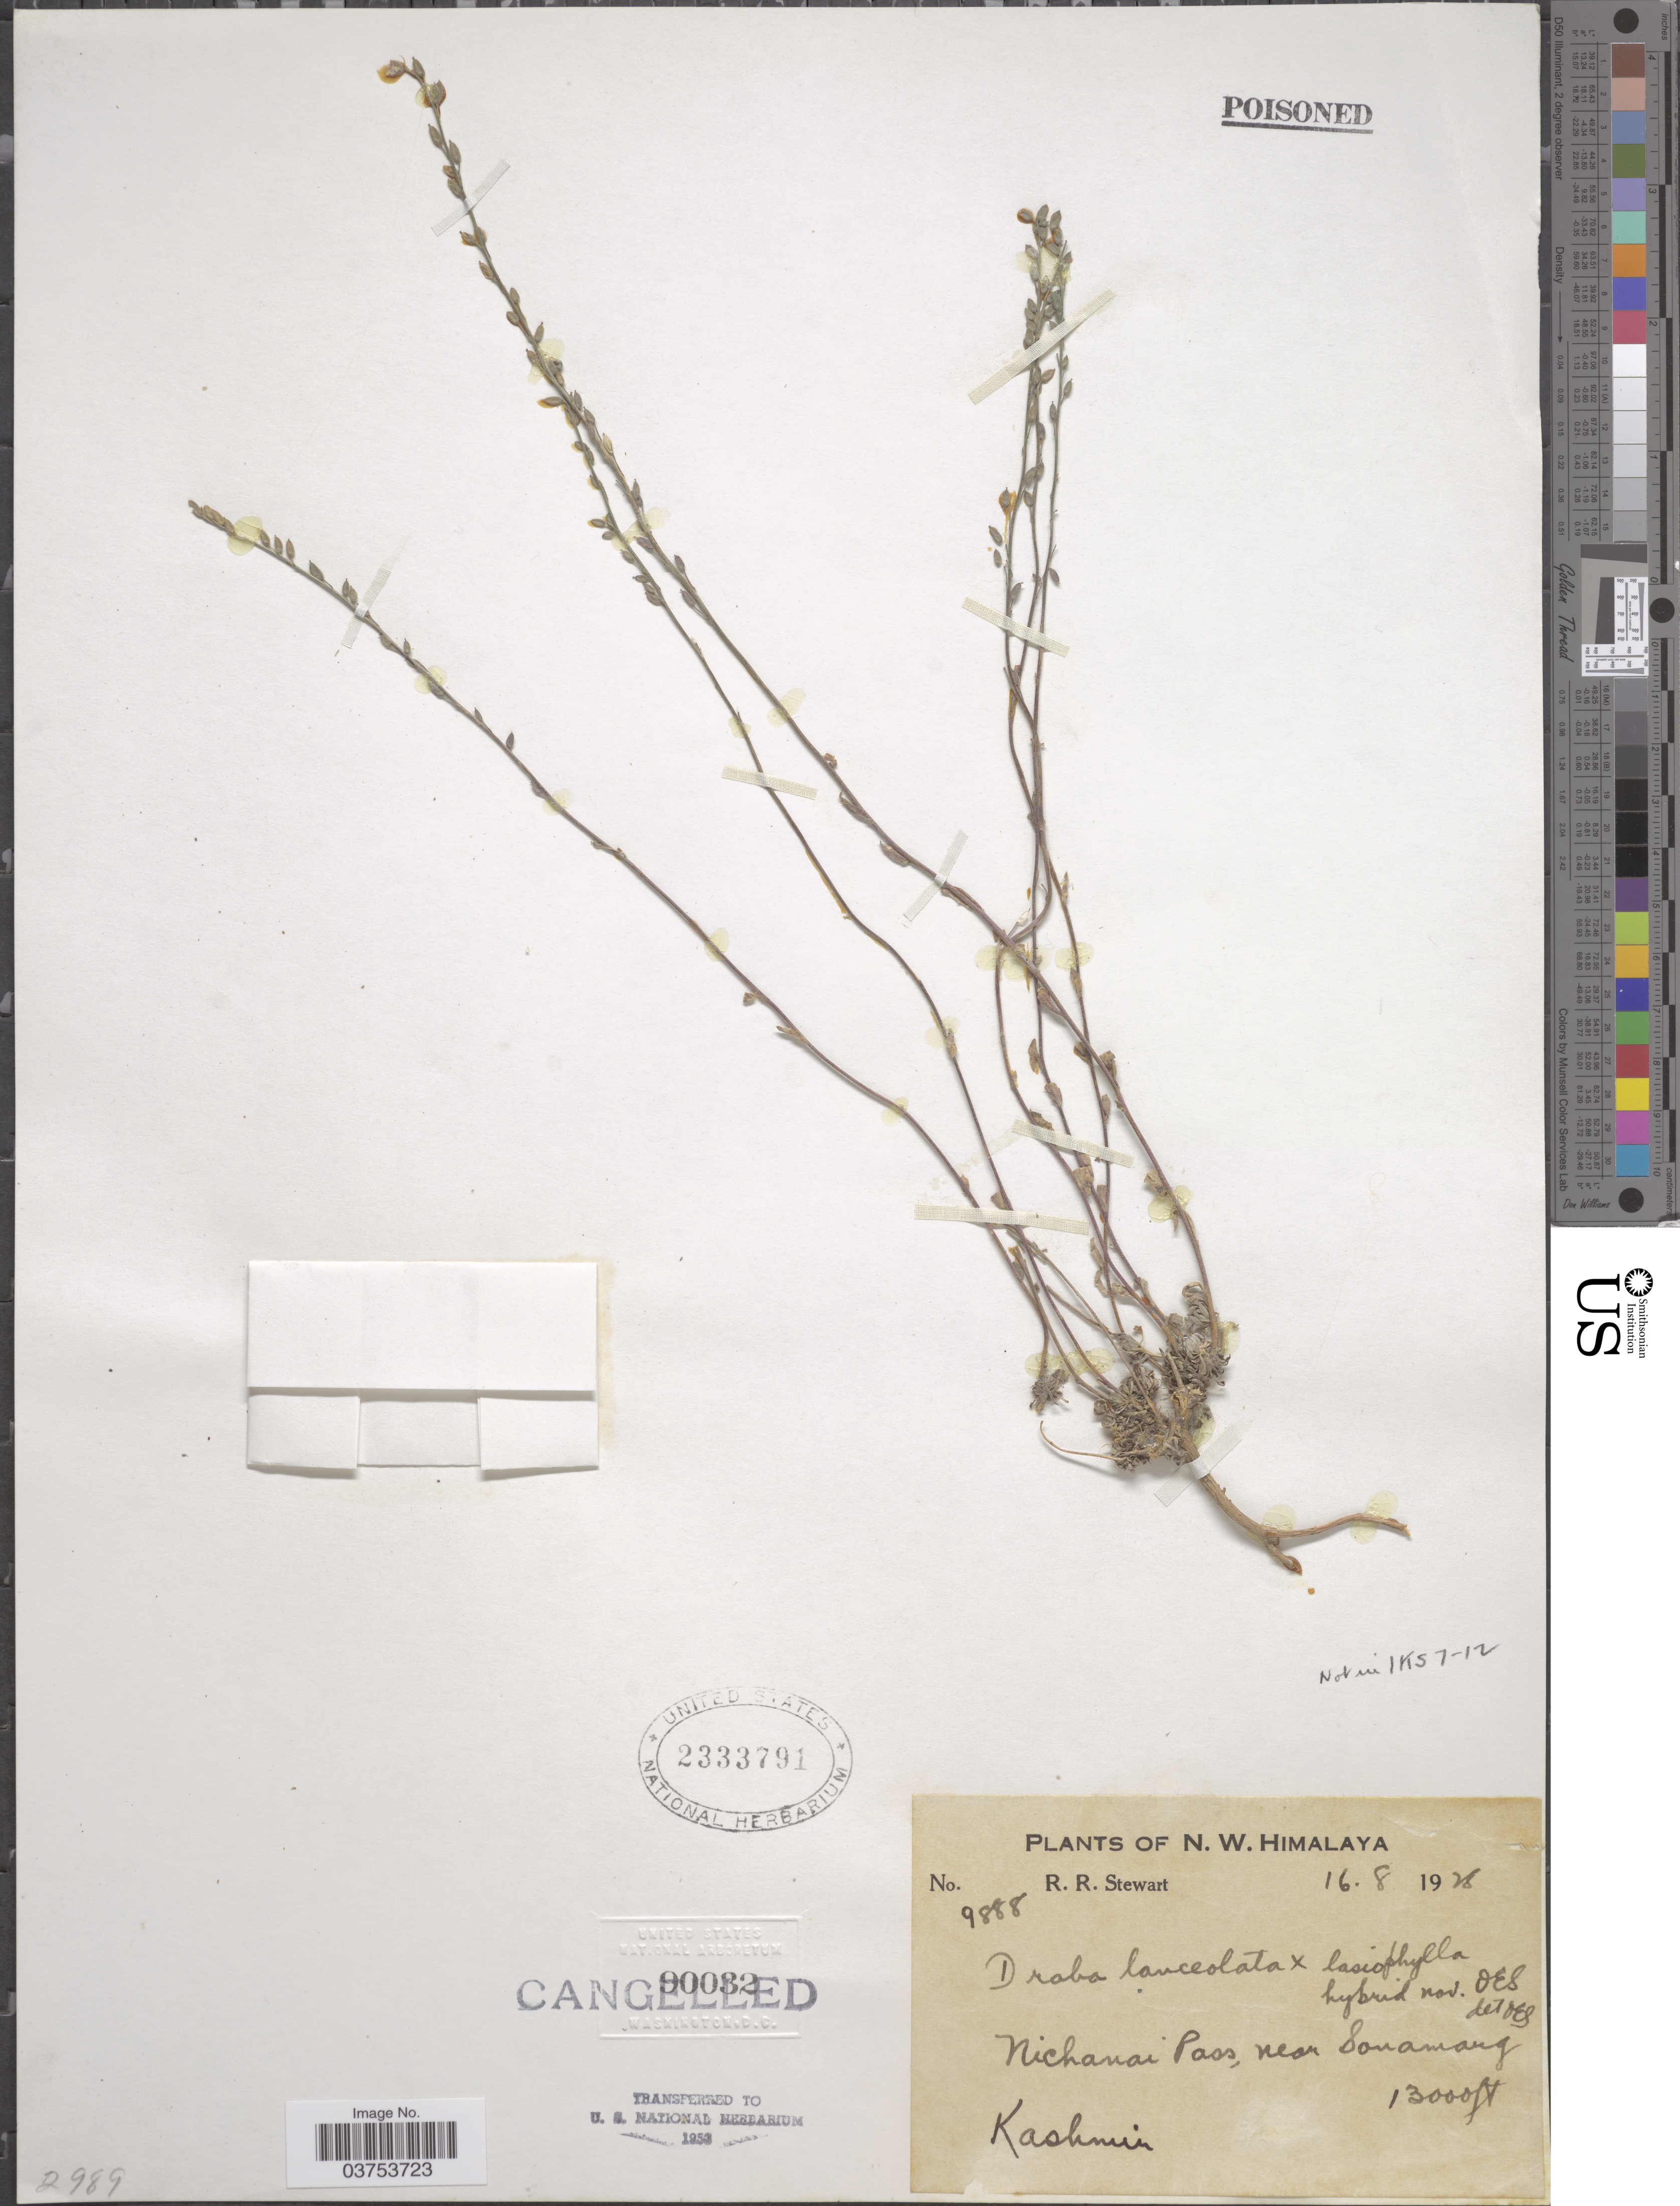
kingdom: Plantae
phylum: Tracheophyta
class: Magnoliopsida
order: Brassicales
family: Brassicaceae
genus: Draba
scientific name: Draba sp.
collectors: R. Stewart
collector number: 9888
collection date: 1928-08-16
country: India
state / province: Jammu and Kashmir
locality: N. W. Himalaya. Nichanai Pass, near Sonamang. Kashmir.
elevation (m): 3962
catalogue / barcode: US 2333791